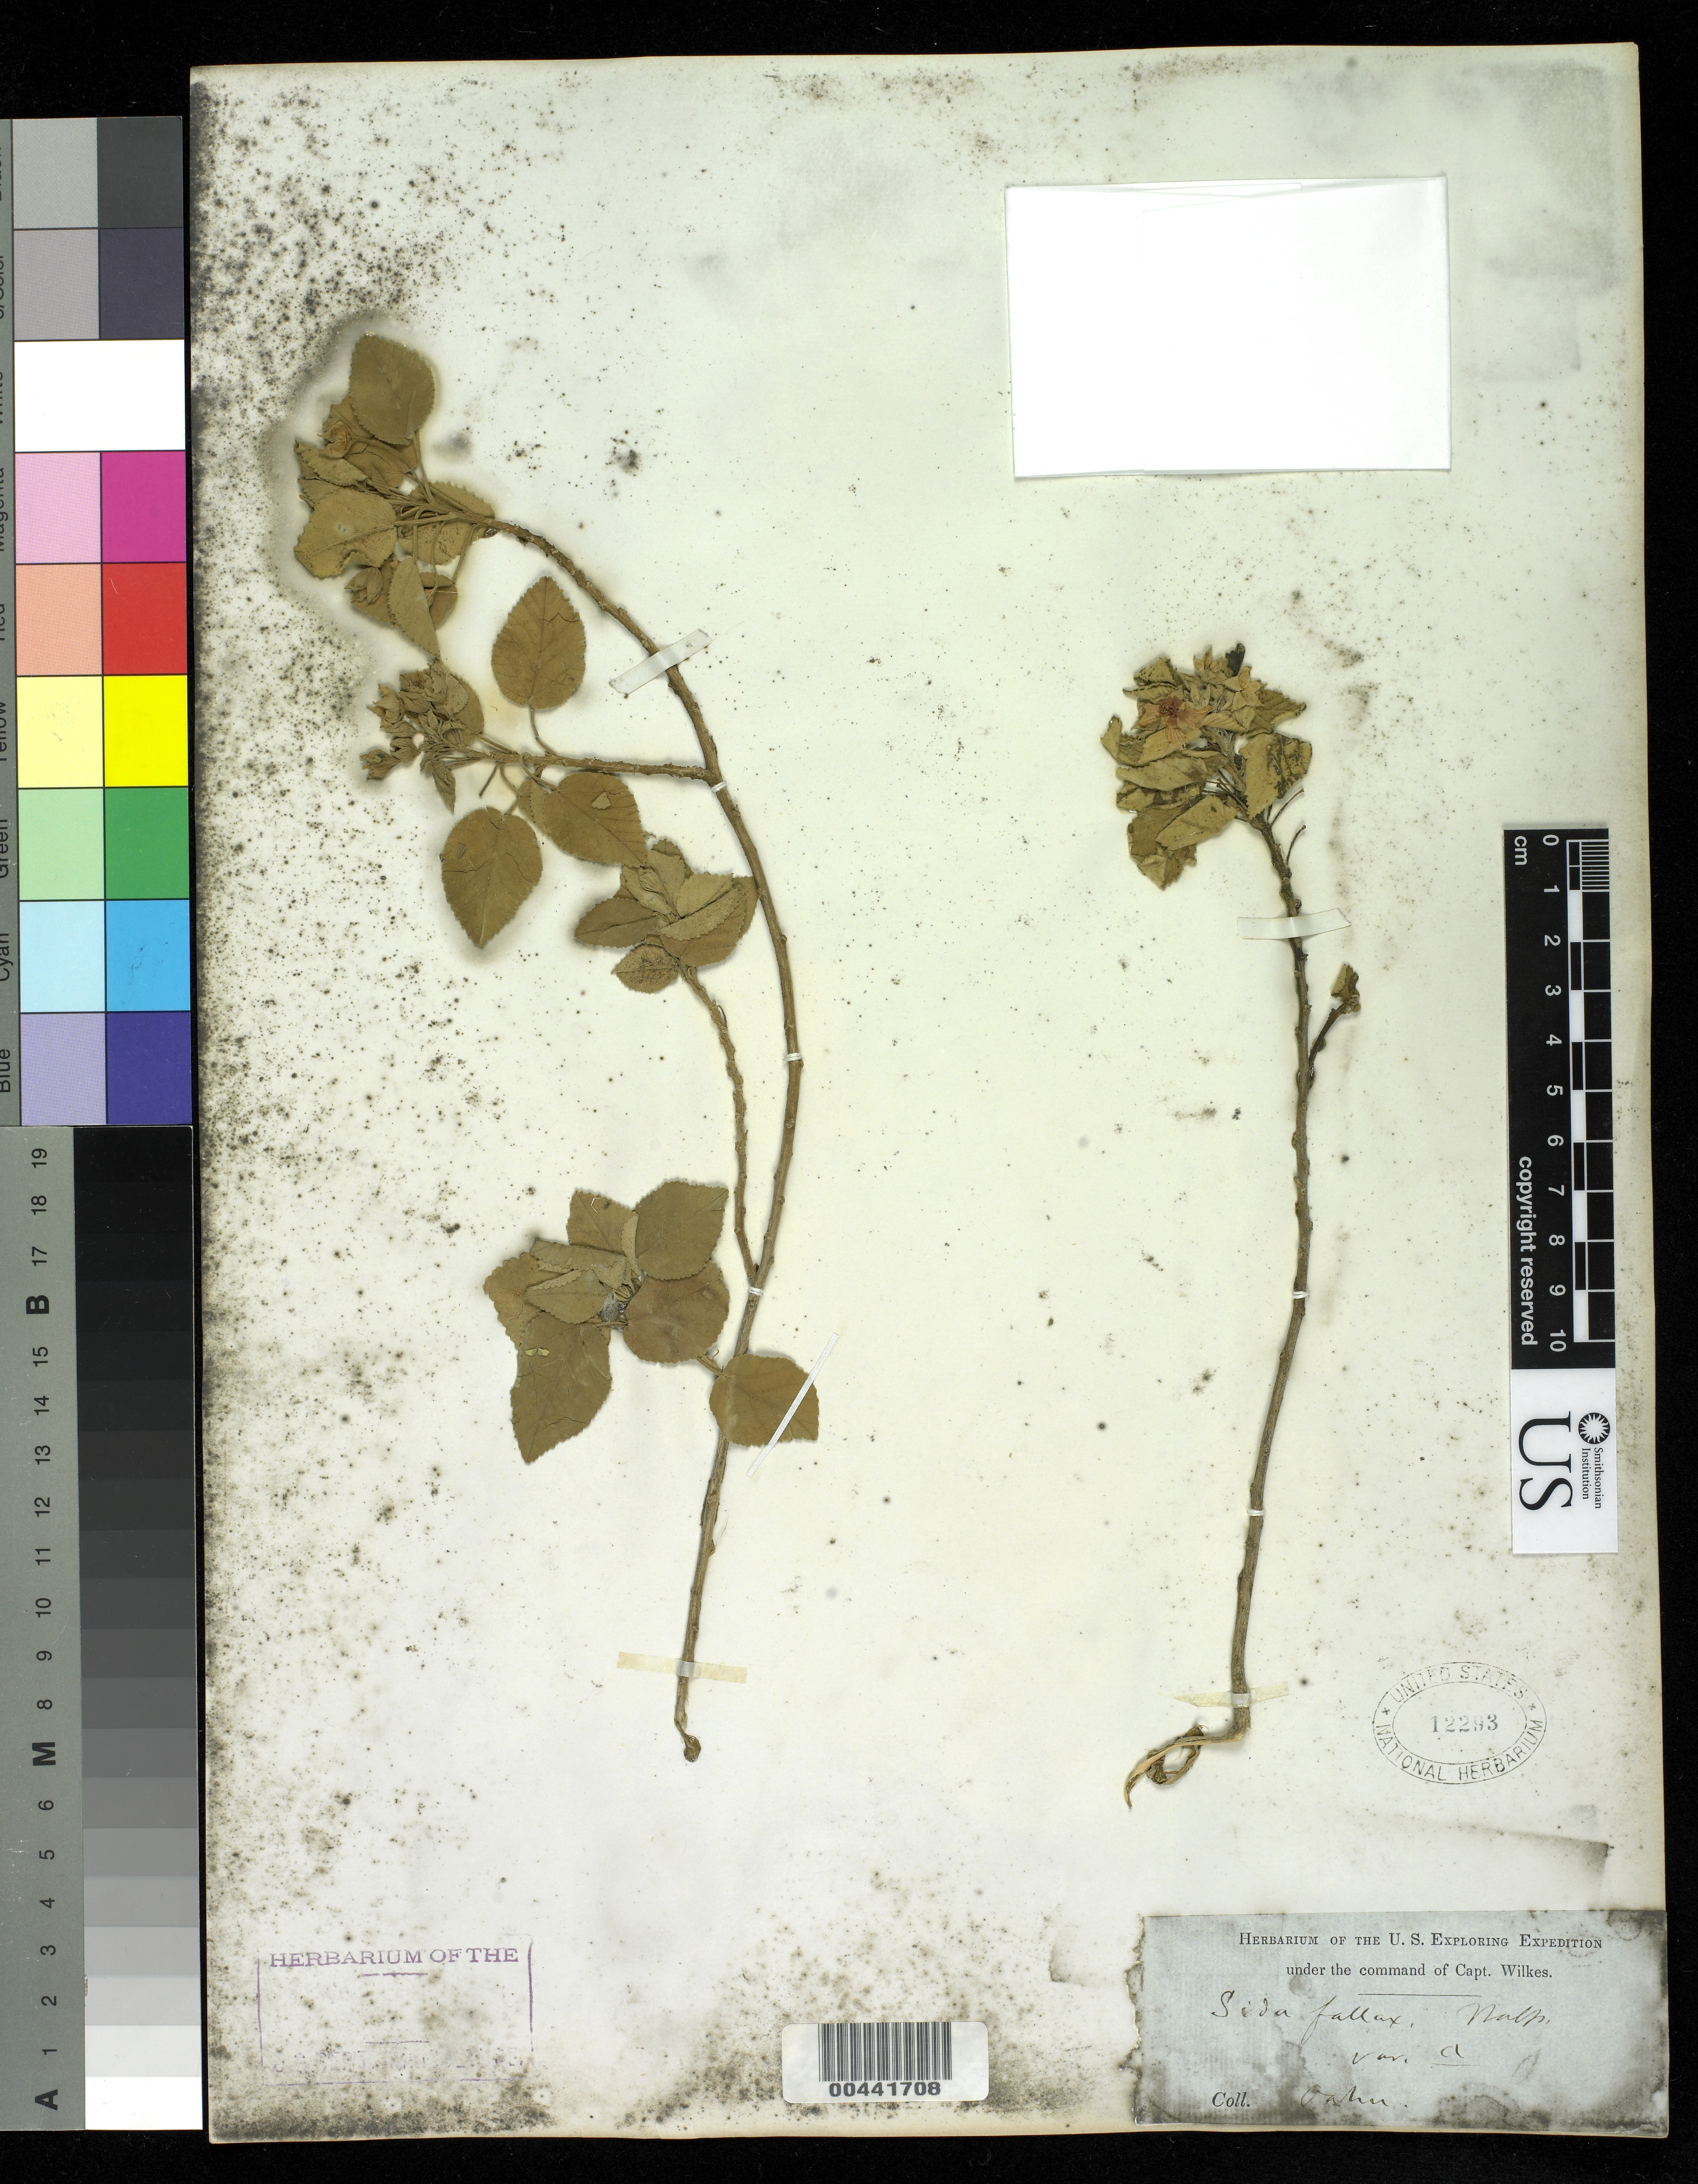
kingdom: Plantae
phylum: Tracheophyta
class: Magnoliopsida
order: Malvales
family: Malvaceae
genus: Sida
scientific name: Sida fallax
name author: Walp.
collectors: Wilkes Explor. Exped.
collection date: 1838/1842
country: United States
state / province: Hawaii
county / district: Honolulu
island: Oahu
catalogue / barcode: US 12293